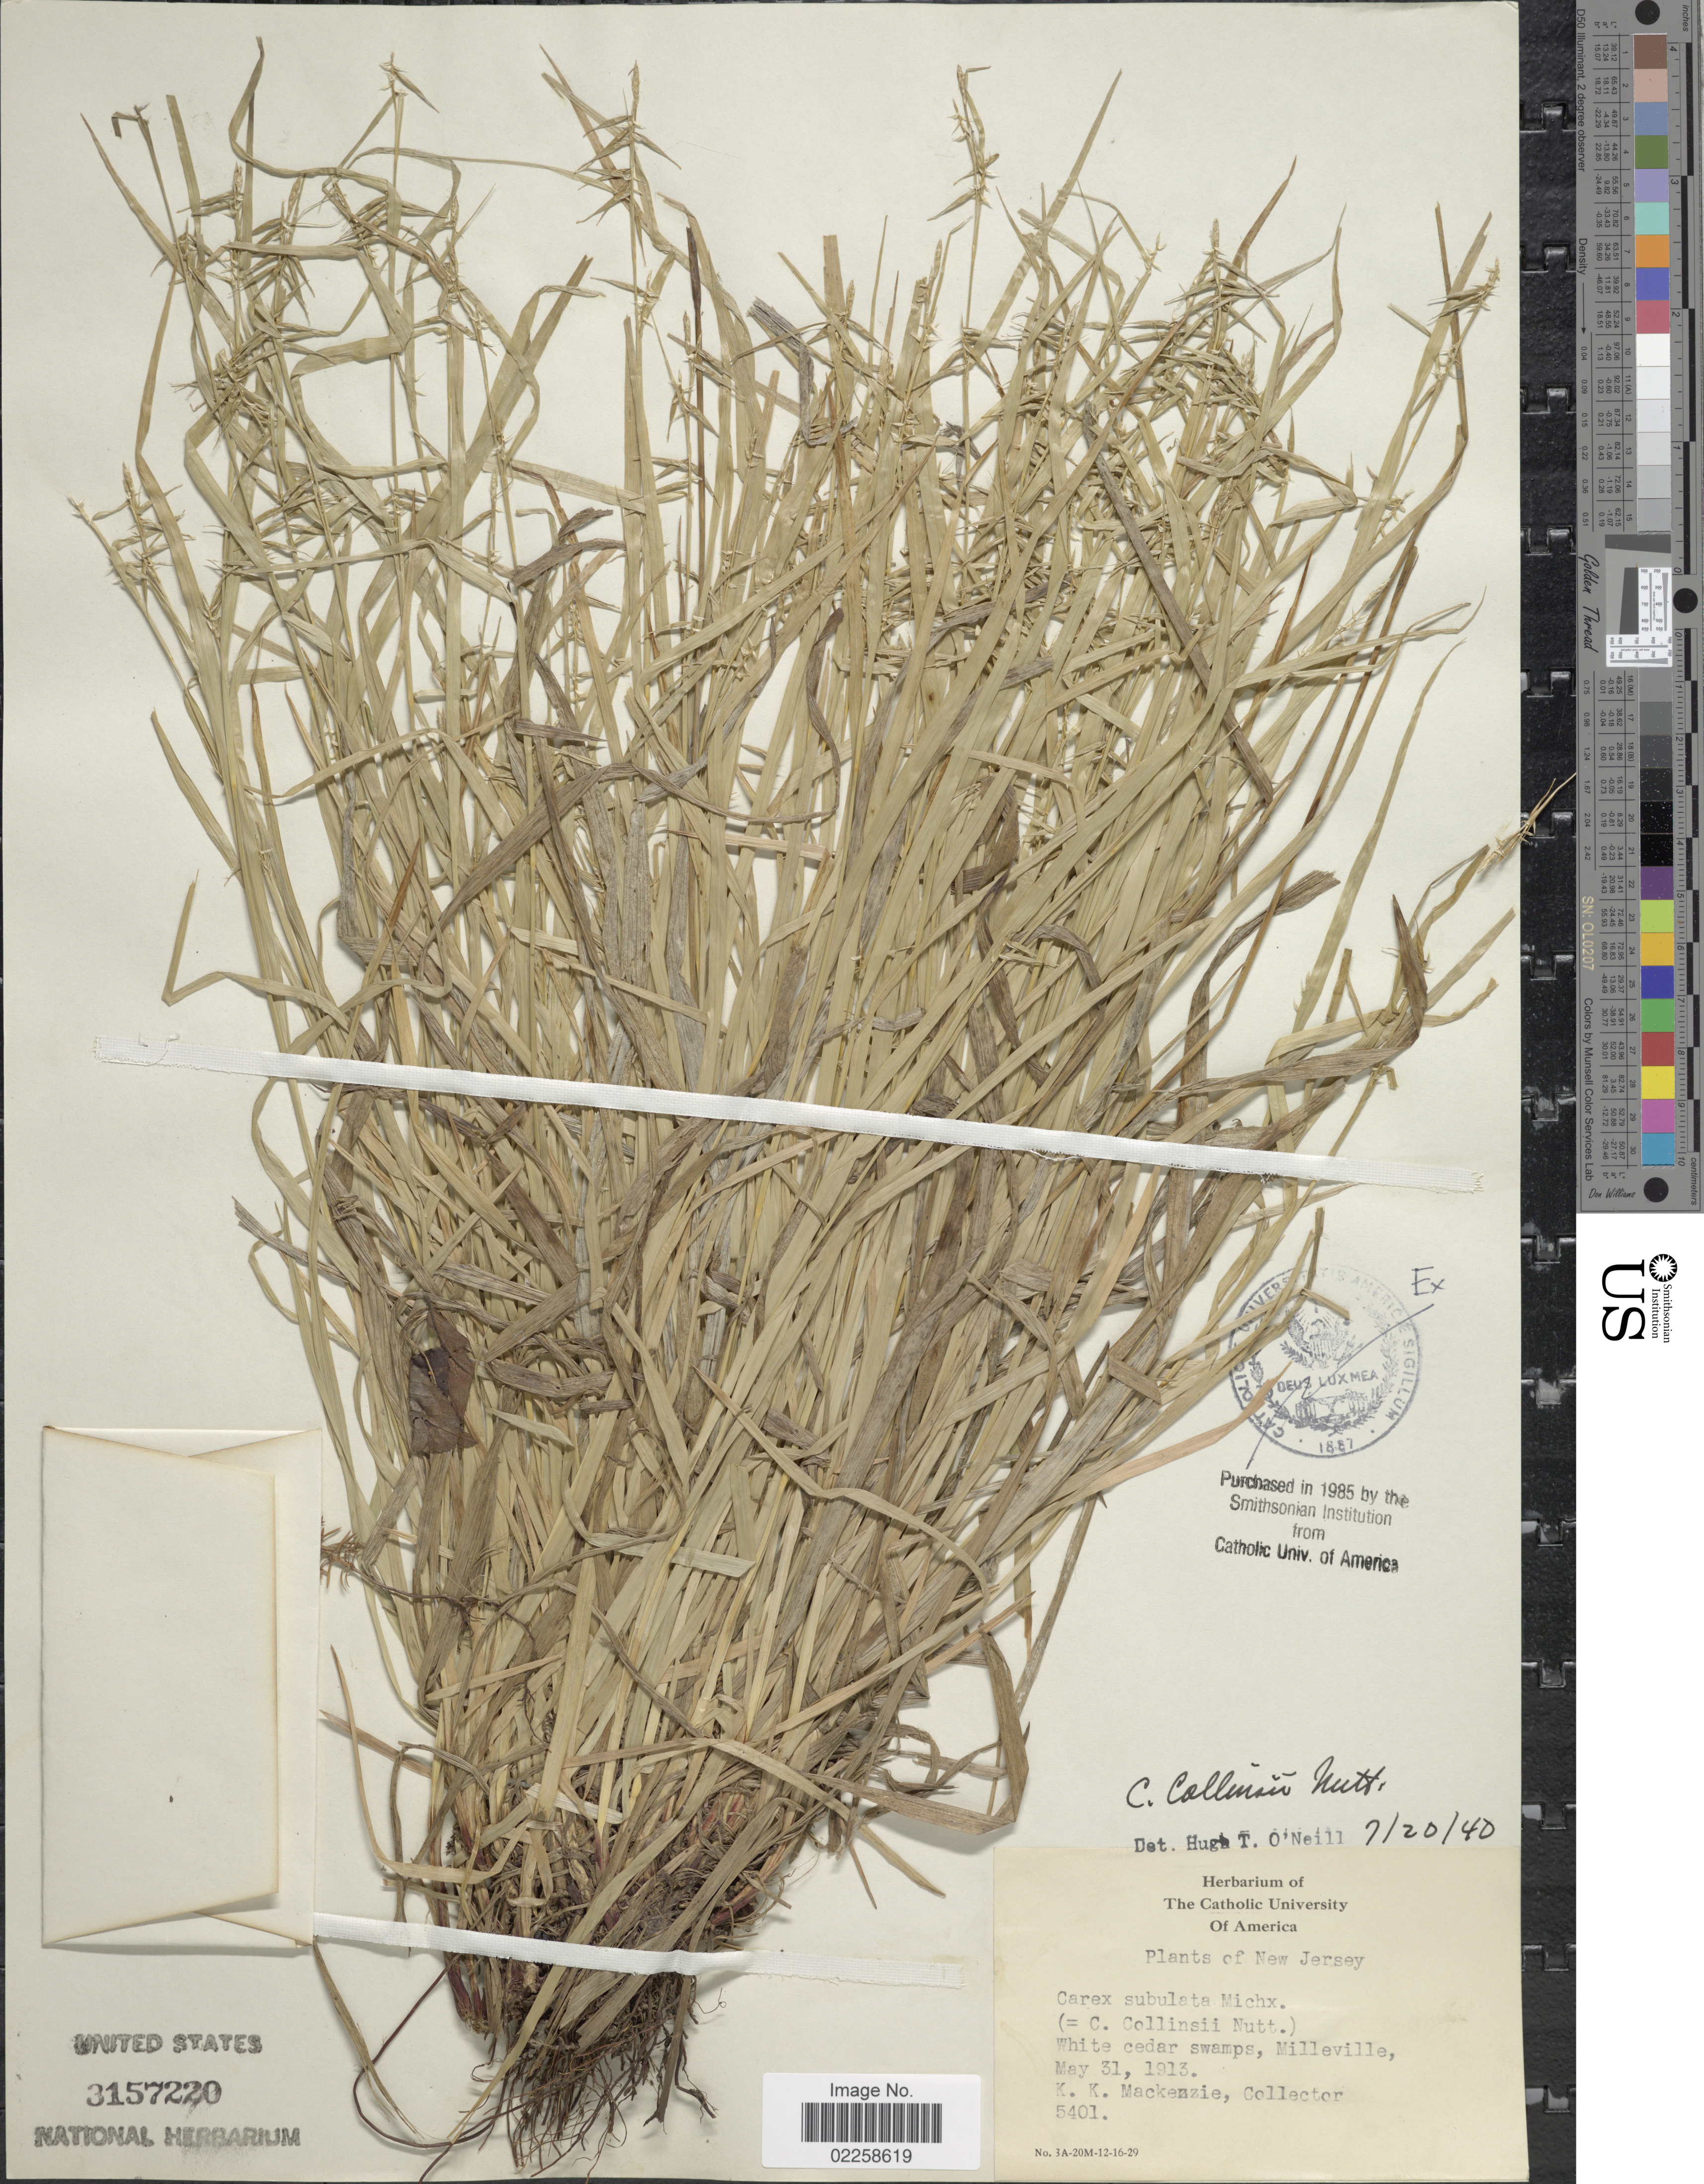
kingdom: Plantae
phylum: Tracheophyta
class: Liliopsida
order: Poales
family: Cyperaceae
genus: Carex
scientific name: Carex collinsii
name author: Nutt.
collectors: K. K. Mackenzie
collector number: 5401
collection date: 1913-05-31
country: United States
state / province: New Jersey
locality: White cedar swamps, Milleville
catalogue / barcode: US 3157220